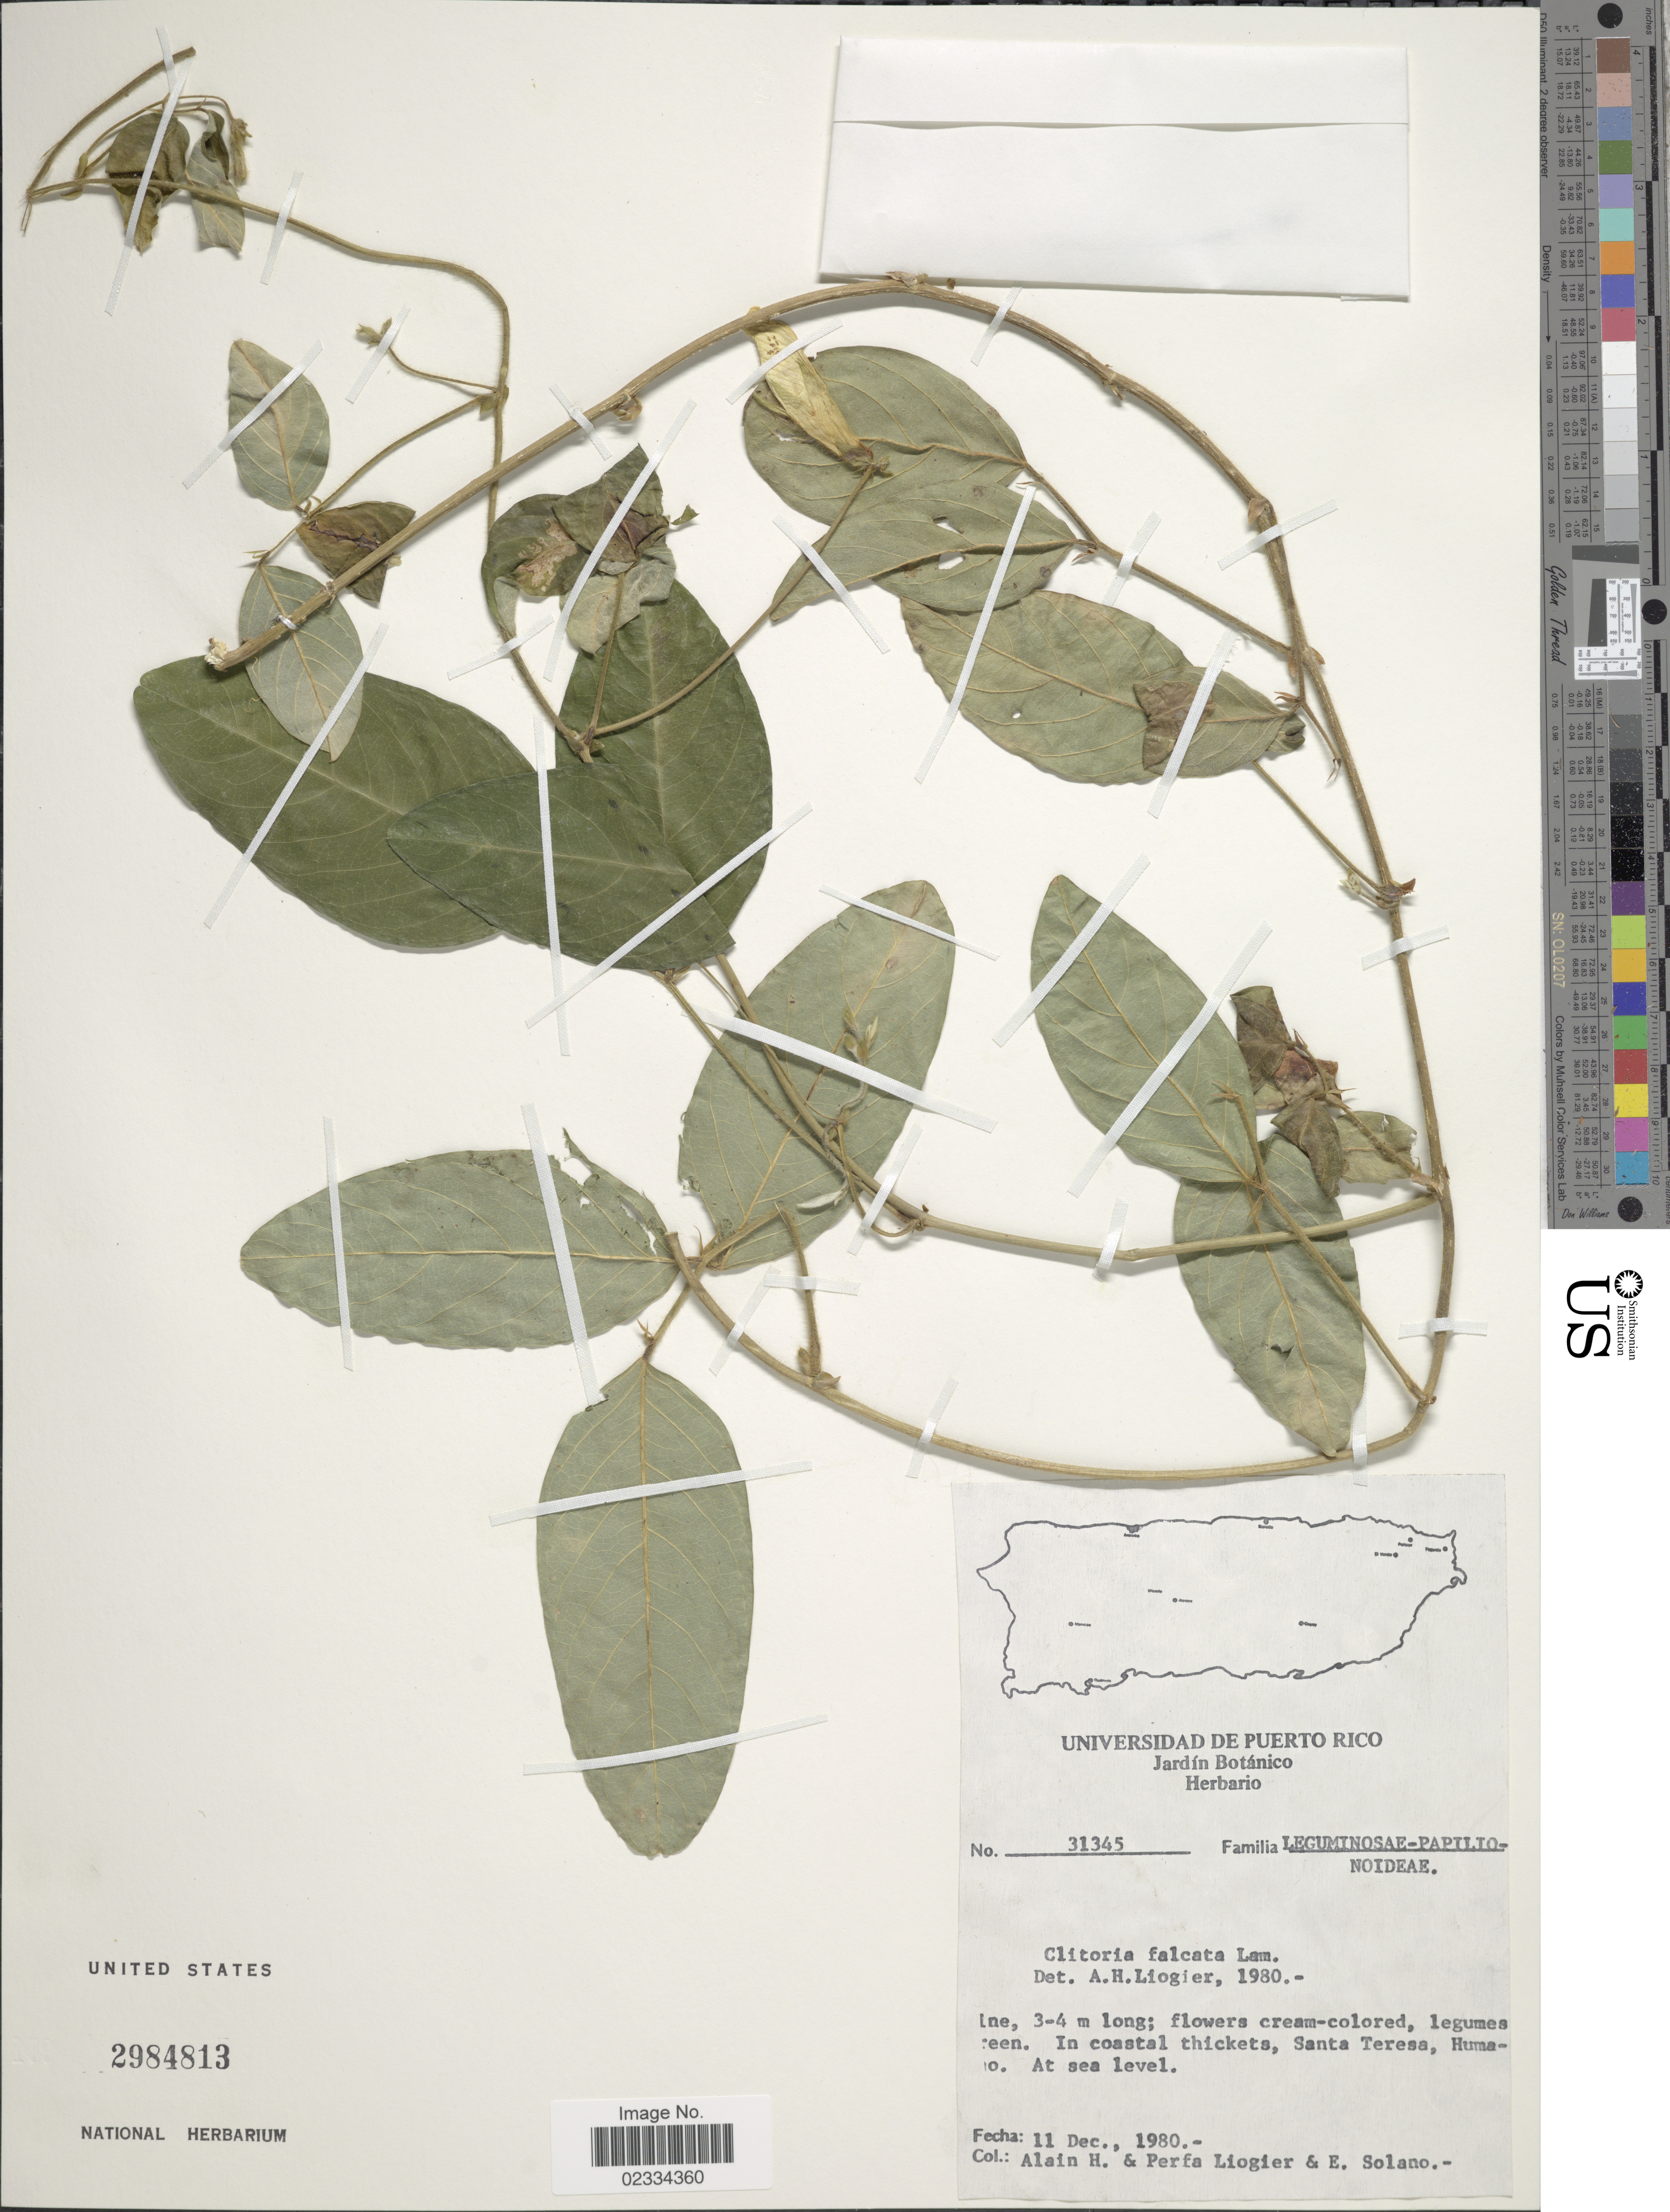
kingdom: Plantae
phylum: Tracheophyta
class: Magnoliopsida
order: Fabales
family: Fabaceae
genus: Clitoria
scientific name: Clitoria falcata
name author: Lam.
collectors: A. H. Liogier, M. P. Liogier & E. Solano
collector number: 31345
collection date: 1980-12-11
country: Puerto Rico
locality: Santa Teresa, Humacao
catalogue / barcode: US 2984813